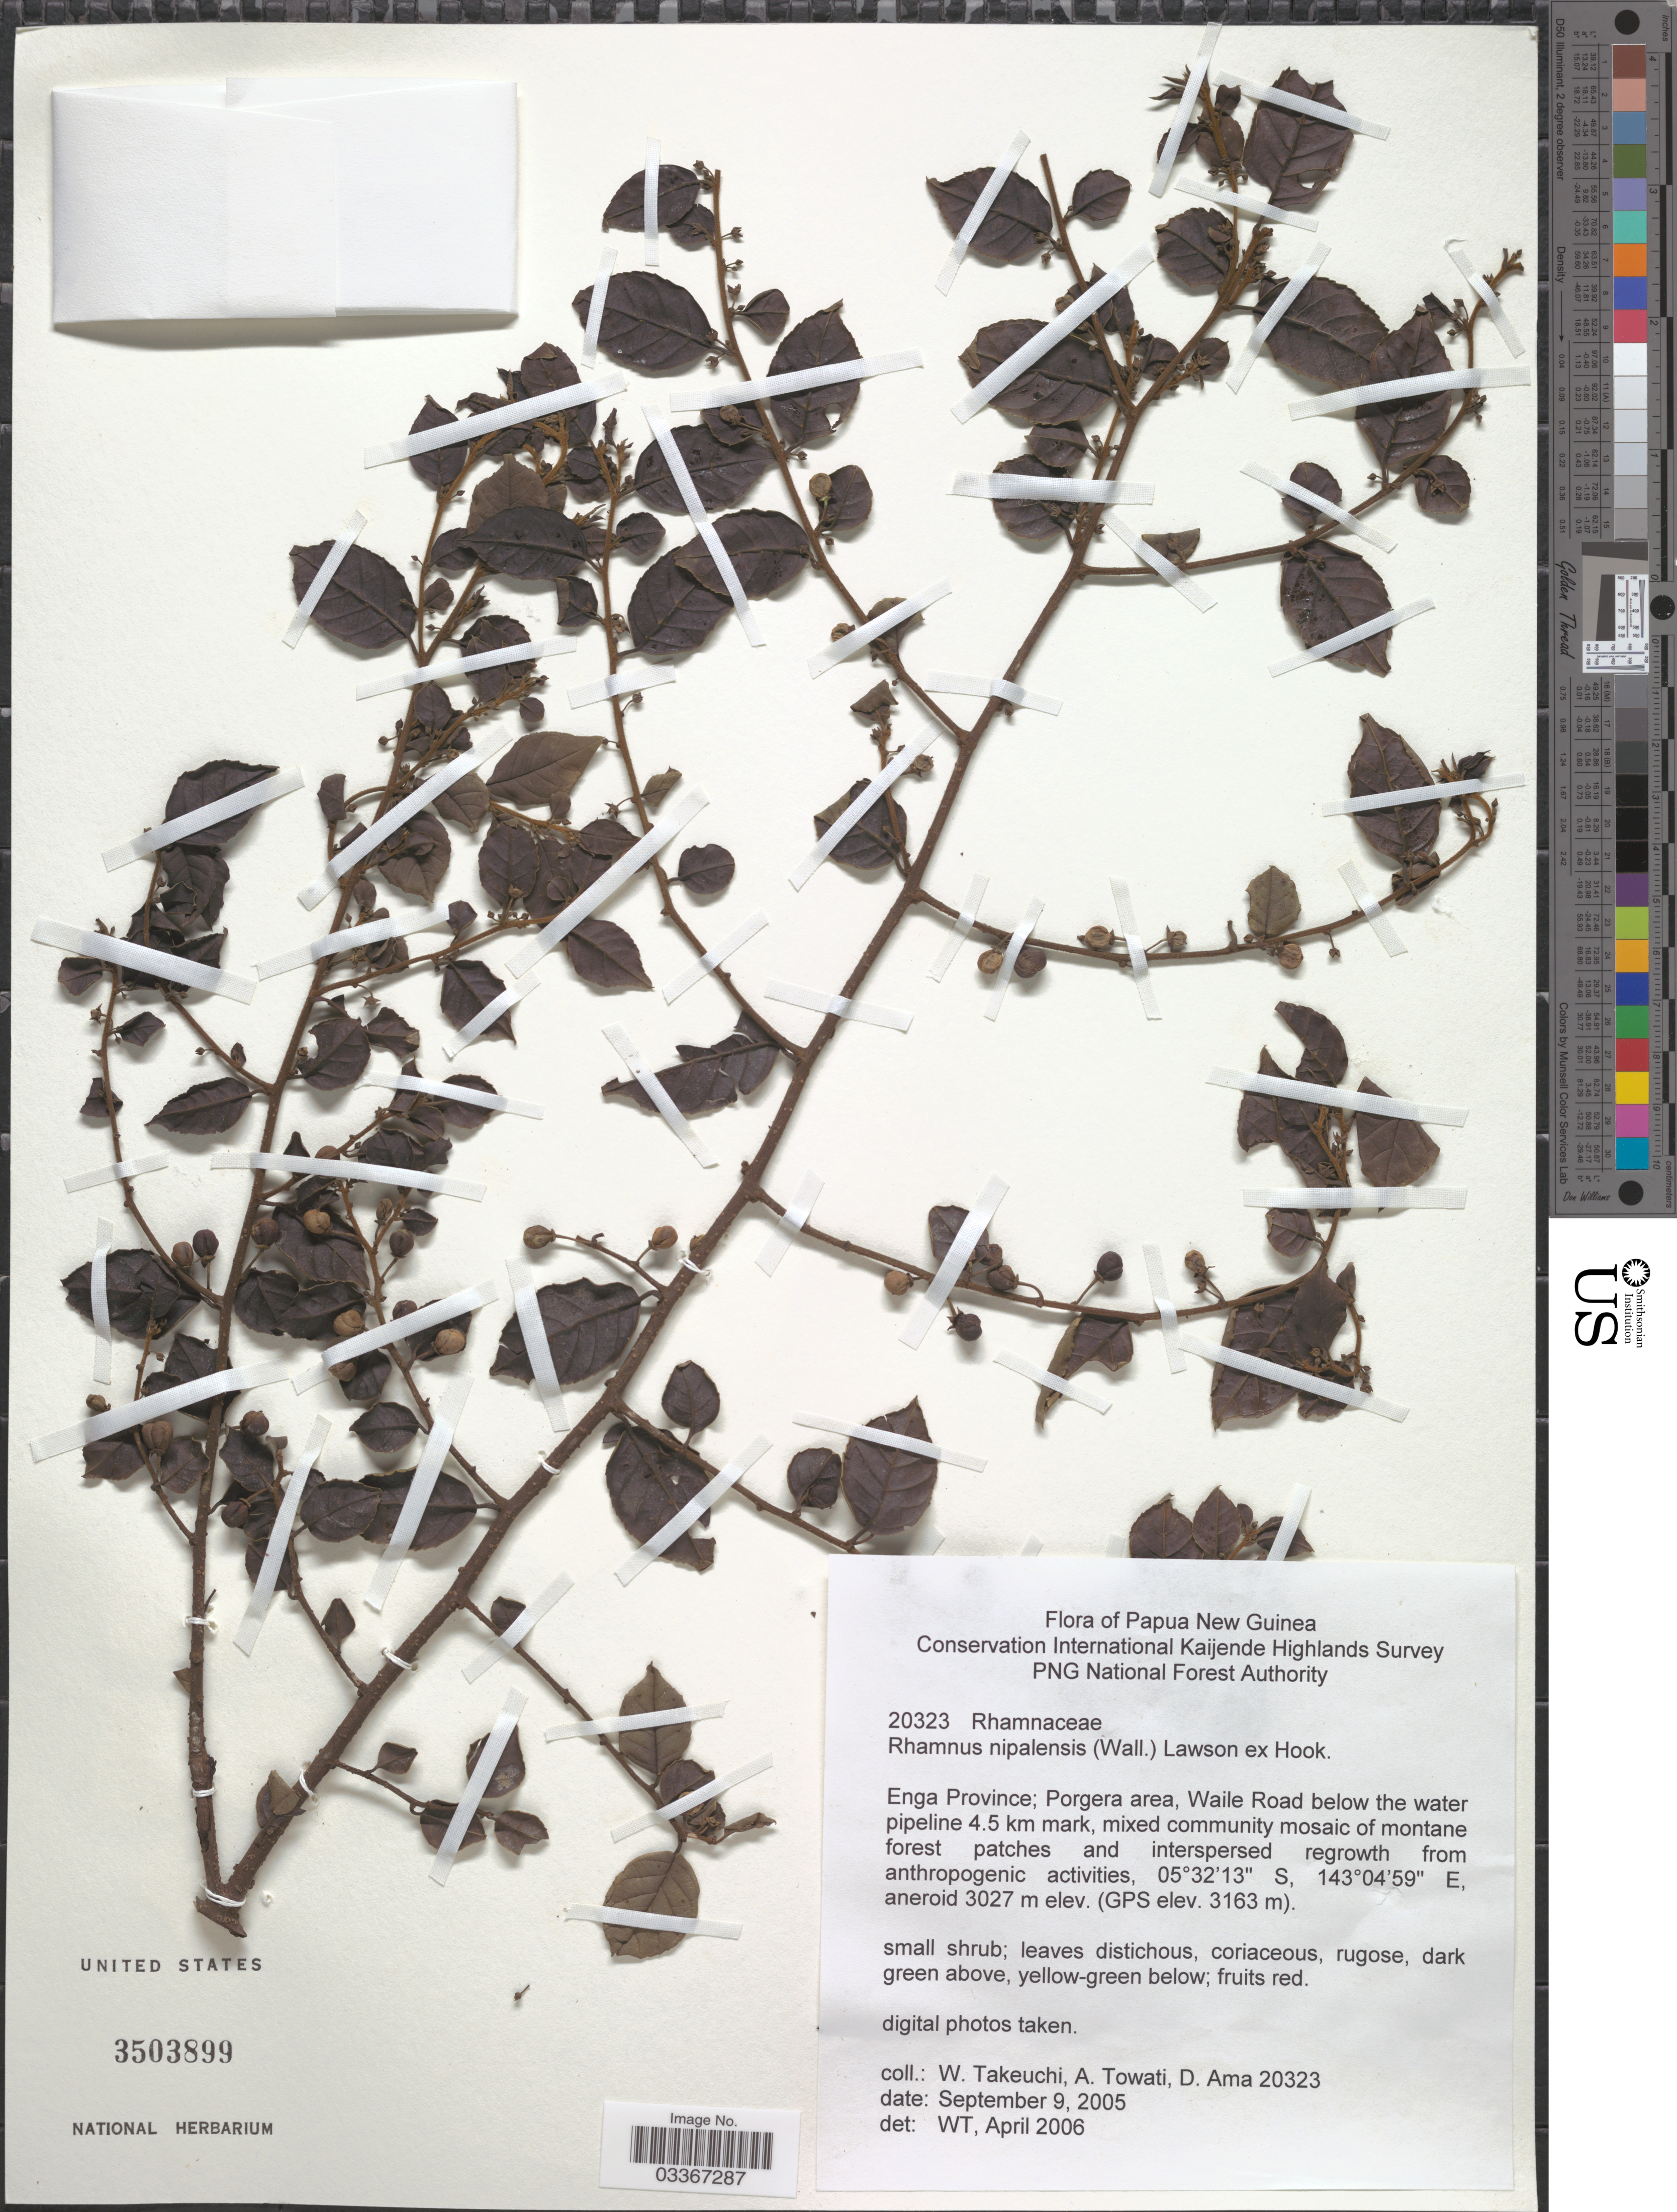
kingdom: Plantae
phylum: Tracheophyta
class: Magnoliopsida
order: Rosales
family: Rhamnaceae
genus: Rhamnus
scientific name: Rhamnus nepalensis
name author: (Wall.) M.A. Lawson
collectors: W. Takeuchi, A. Towati & D. Ama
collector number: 20323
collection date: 2005-09-09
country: Papua New Guinea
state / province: Enga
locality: Porgera area, Waile Road below the water pipeline 4.5 km mark, mixed community mosaic of montane forest patches. (GPS elev. 3163 m).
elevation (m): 3027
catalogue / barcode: US 3503899